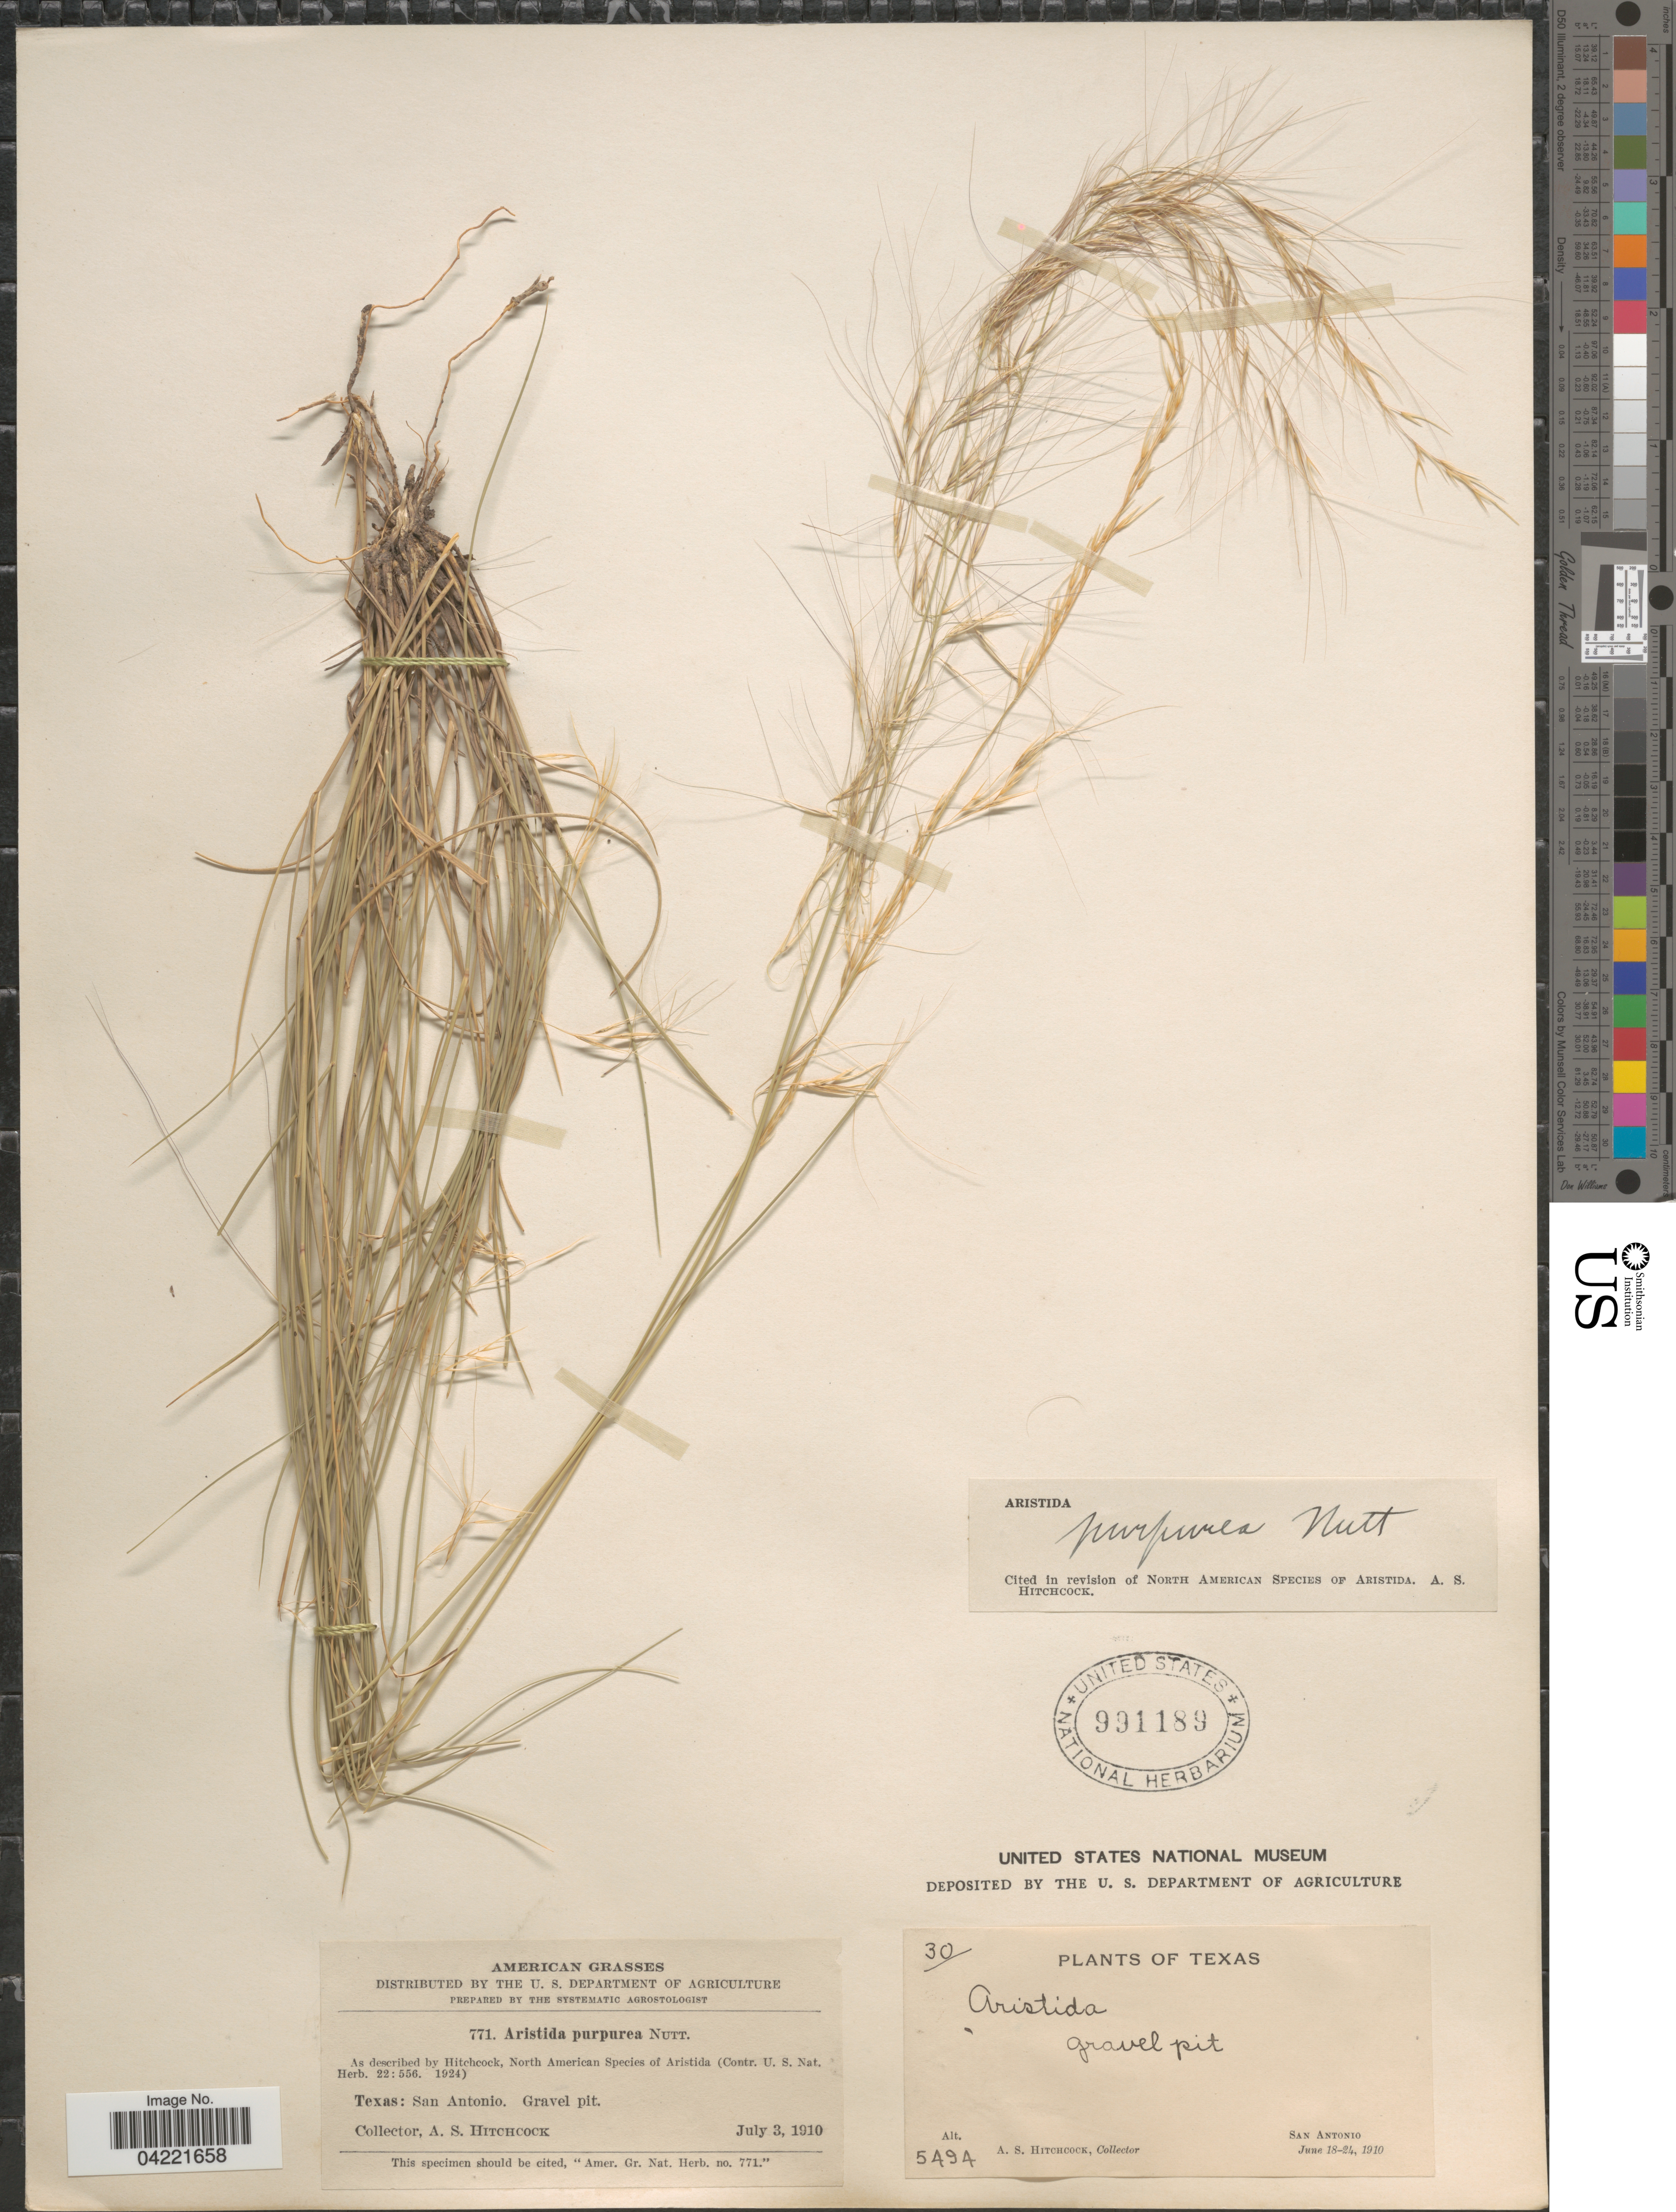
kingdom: Plantae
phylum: Tracheophyta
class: Liliopsida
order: Poales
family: Poaceae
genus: Aristida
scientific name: Aristida purpurea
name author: Nutt.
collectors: A. S. Hitchcock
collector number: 5494/771/30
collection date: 1910-07-03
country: United States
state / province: Texas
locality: San Antonio.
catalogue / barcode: US 991189